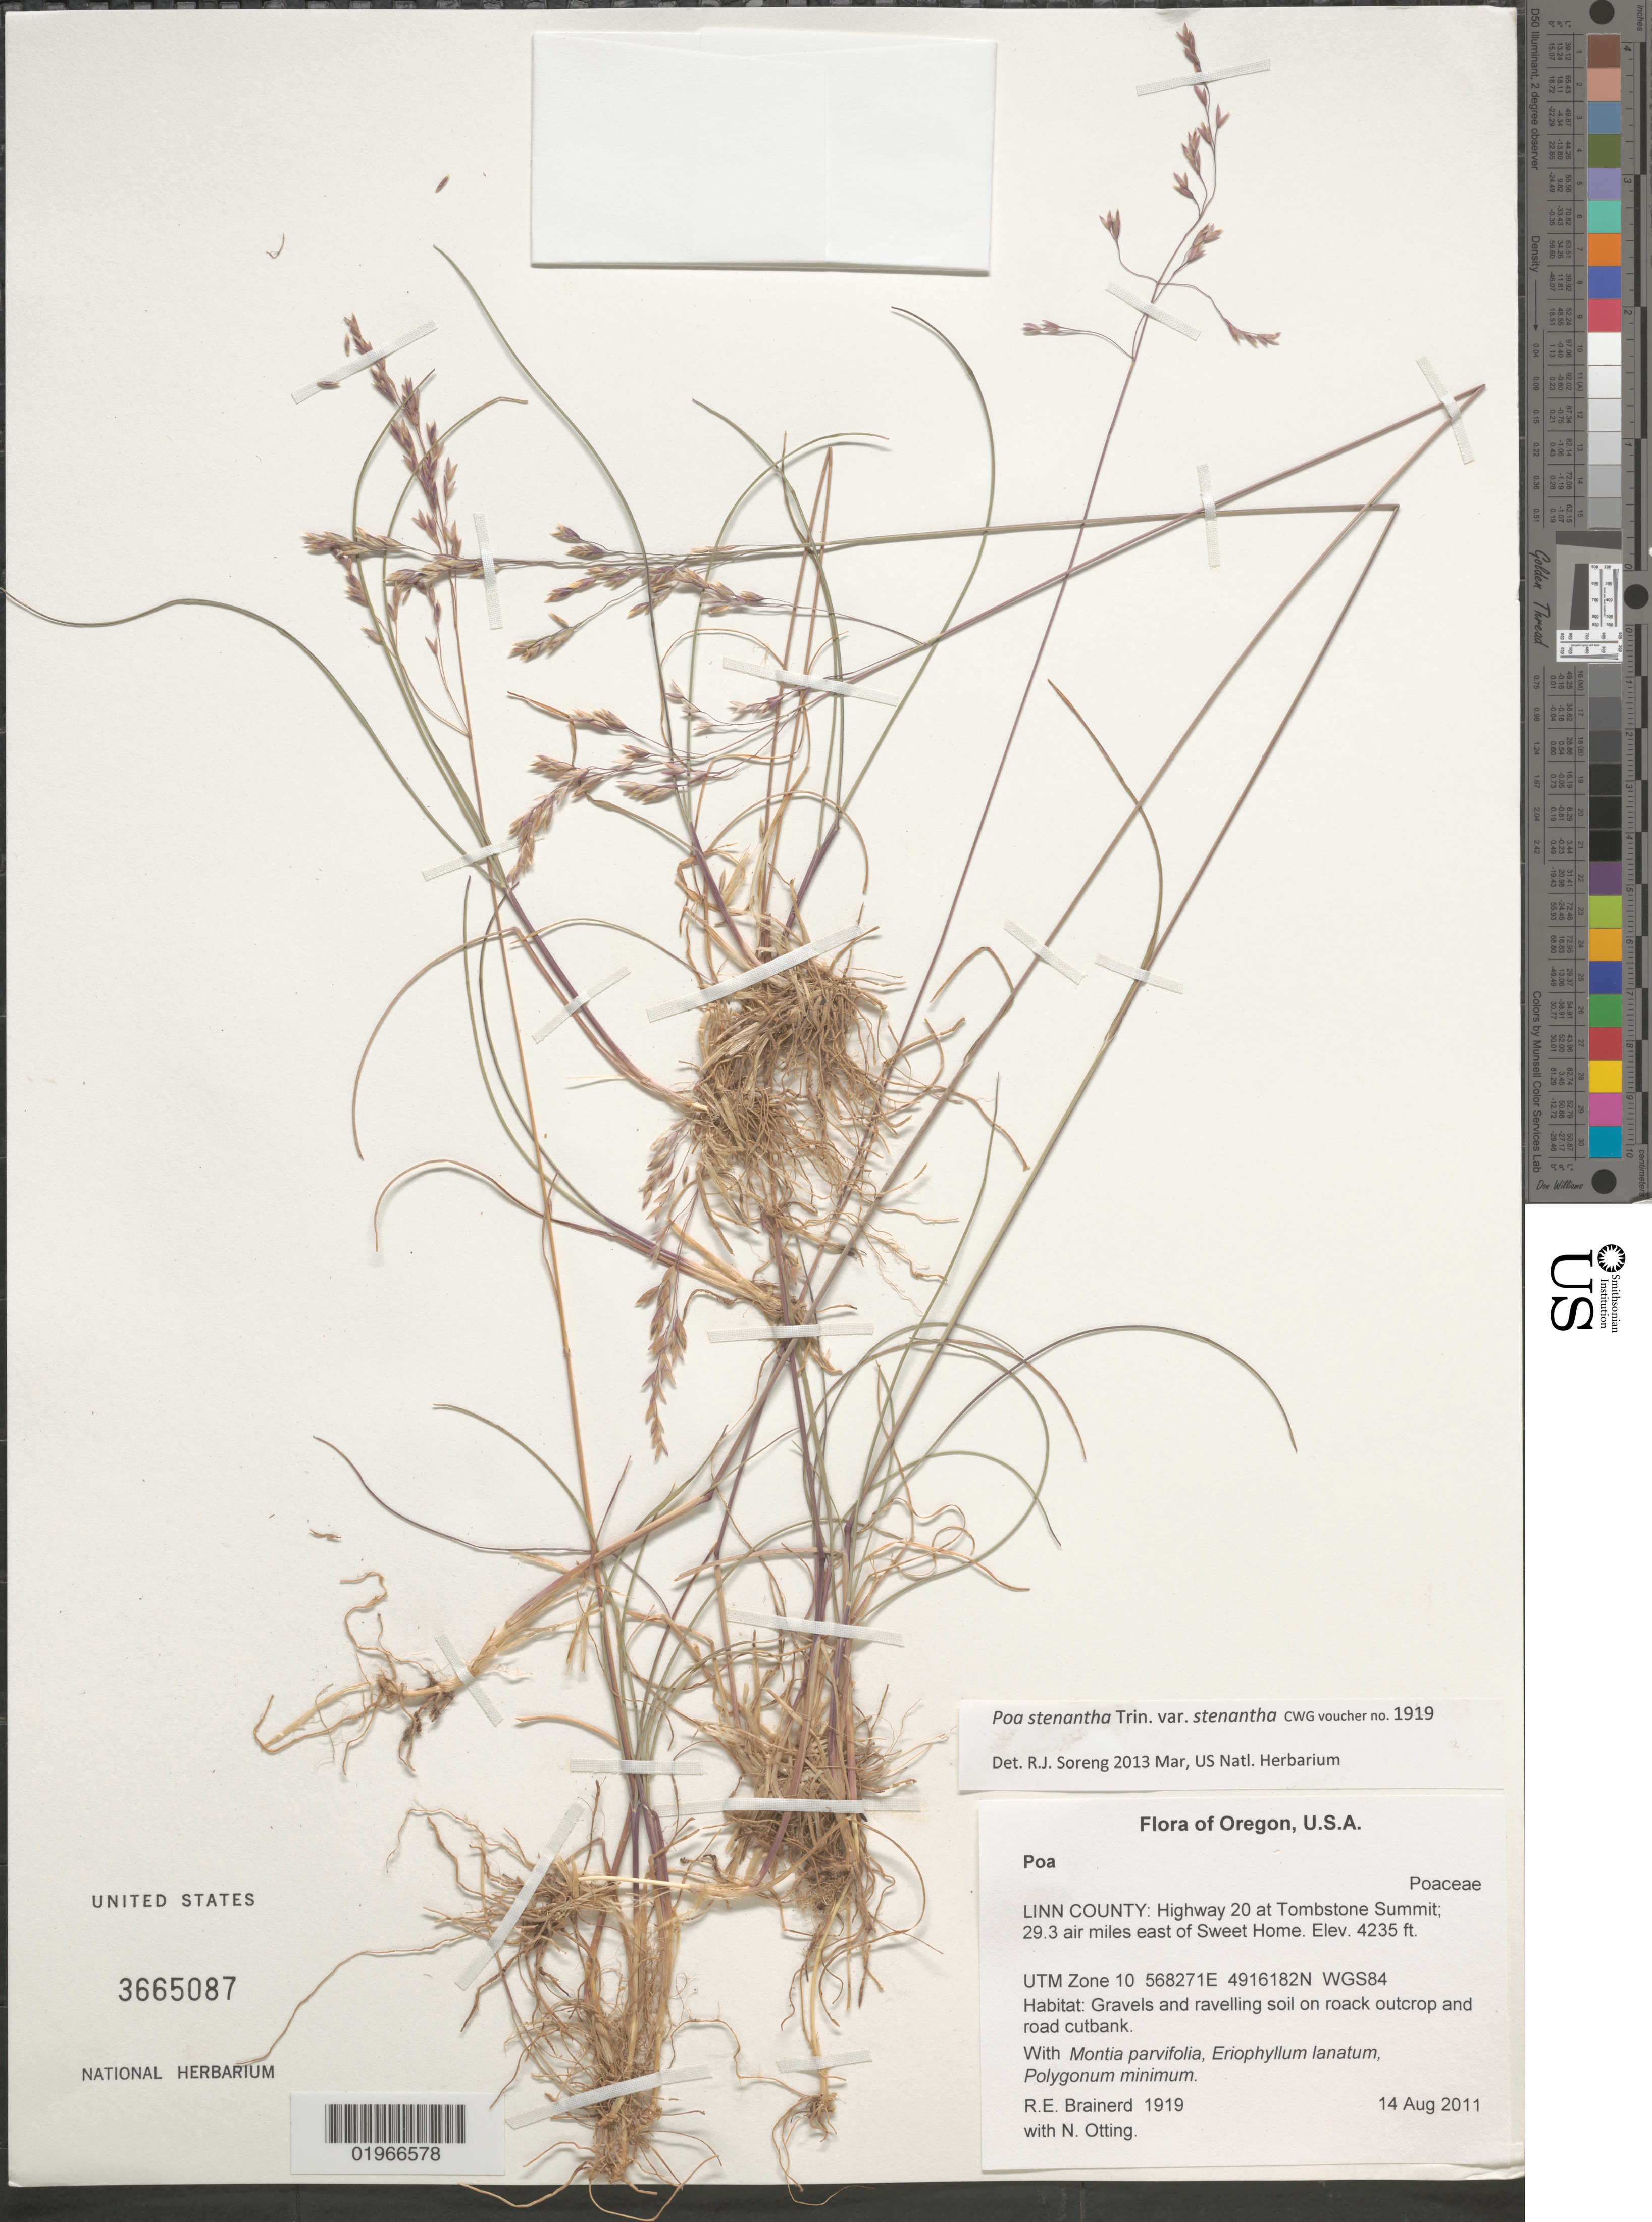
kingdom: Plantae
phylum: Tracheophyta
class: Liliopsida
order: Poales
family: Poaceae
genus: Poa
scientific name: Poa stenantha var. stenantha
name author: Trin.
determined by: Soreng, Robert J., Research Associate (BOT), Smithsonian Institution - National Museum of Natural History (UNITED STATES)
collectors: R. Brainerd & N. Otting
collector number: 1919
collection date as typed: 14 Aug 2011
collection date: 2011-08-14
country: United States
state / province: Oregon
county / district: Linn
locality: Highway 20 at Tombstone Summit; 29.3 air miles east of Sweet Home.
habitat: Gravels and ravelling soil on roack outcrop and road cutbank.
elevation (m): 1291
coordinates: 568271E, 4916182N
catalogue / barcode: US 3665087